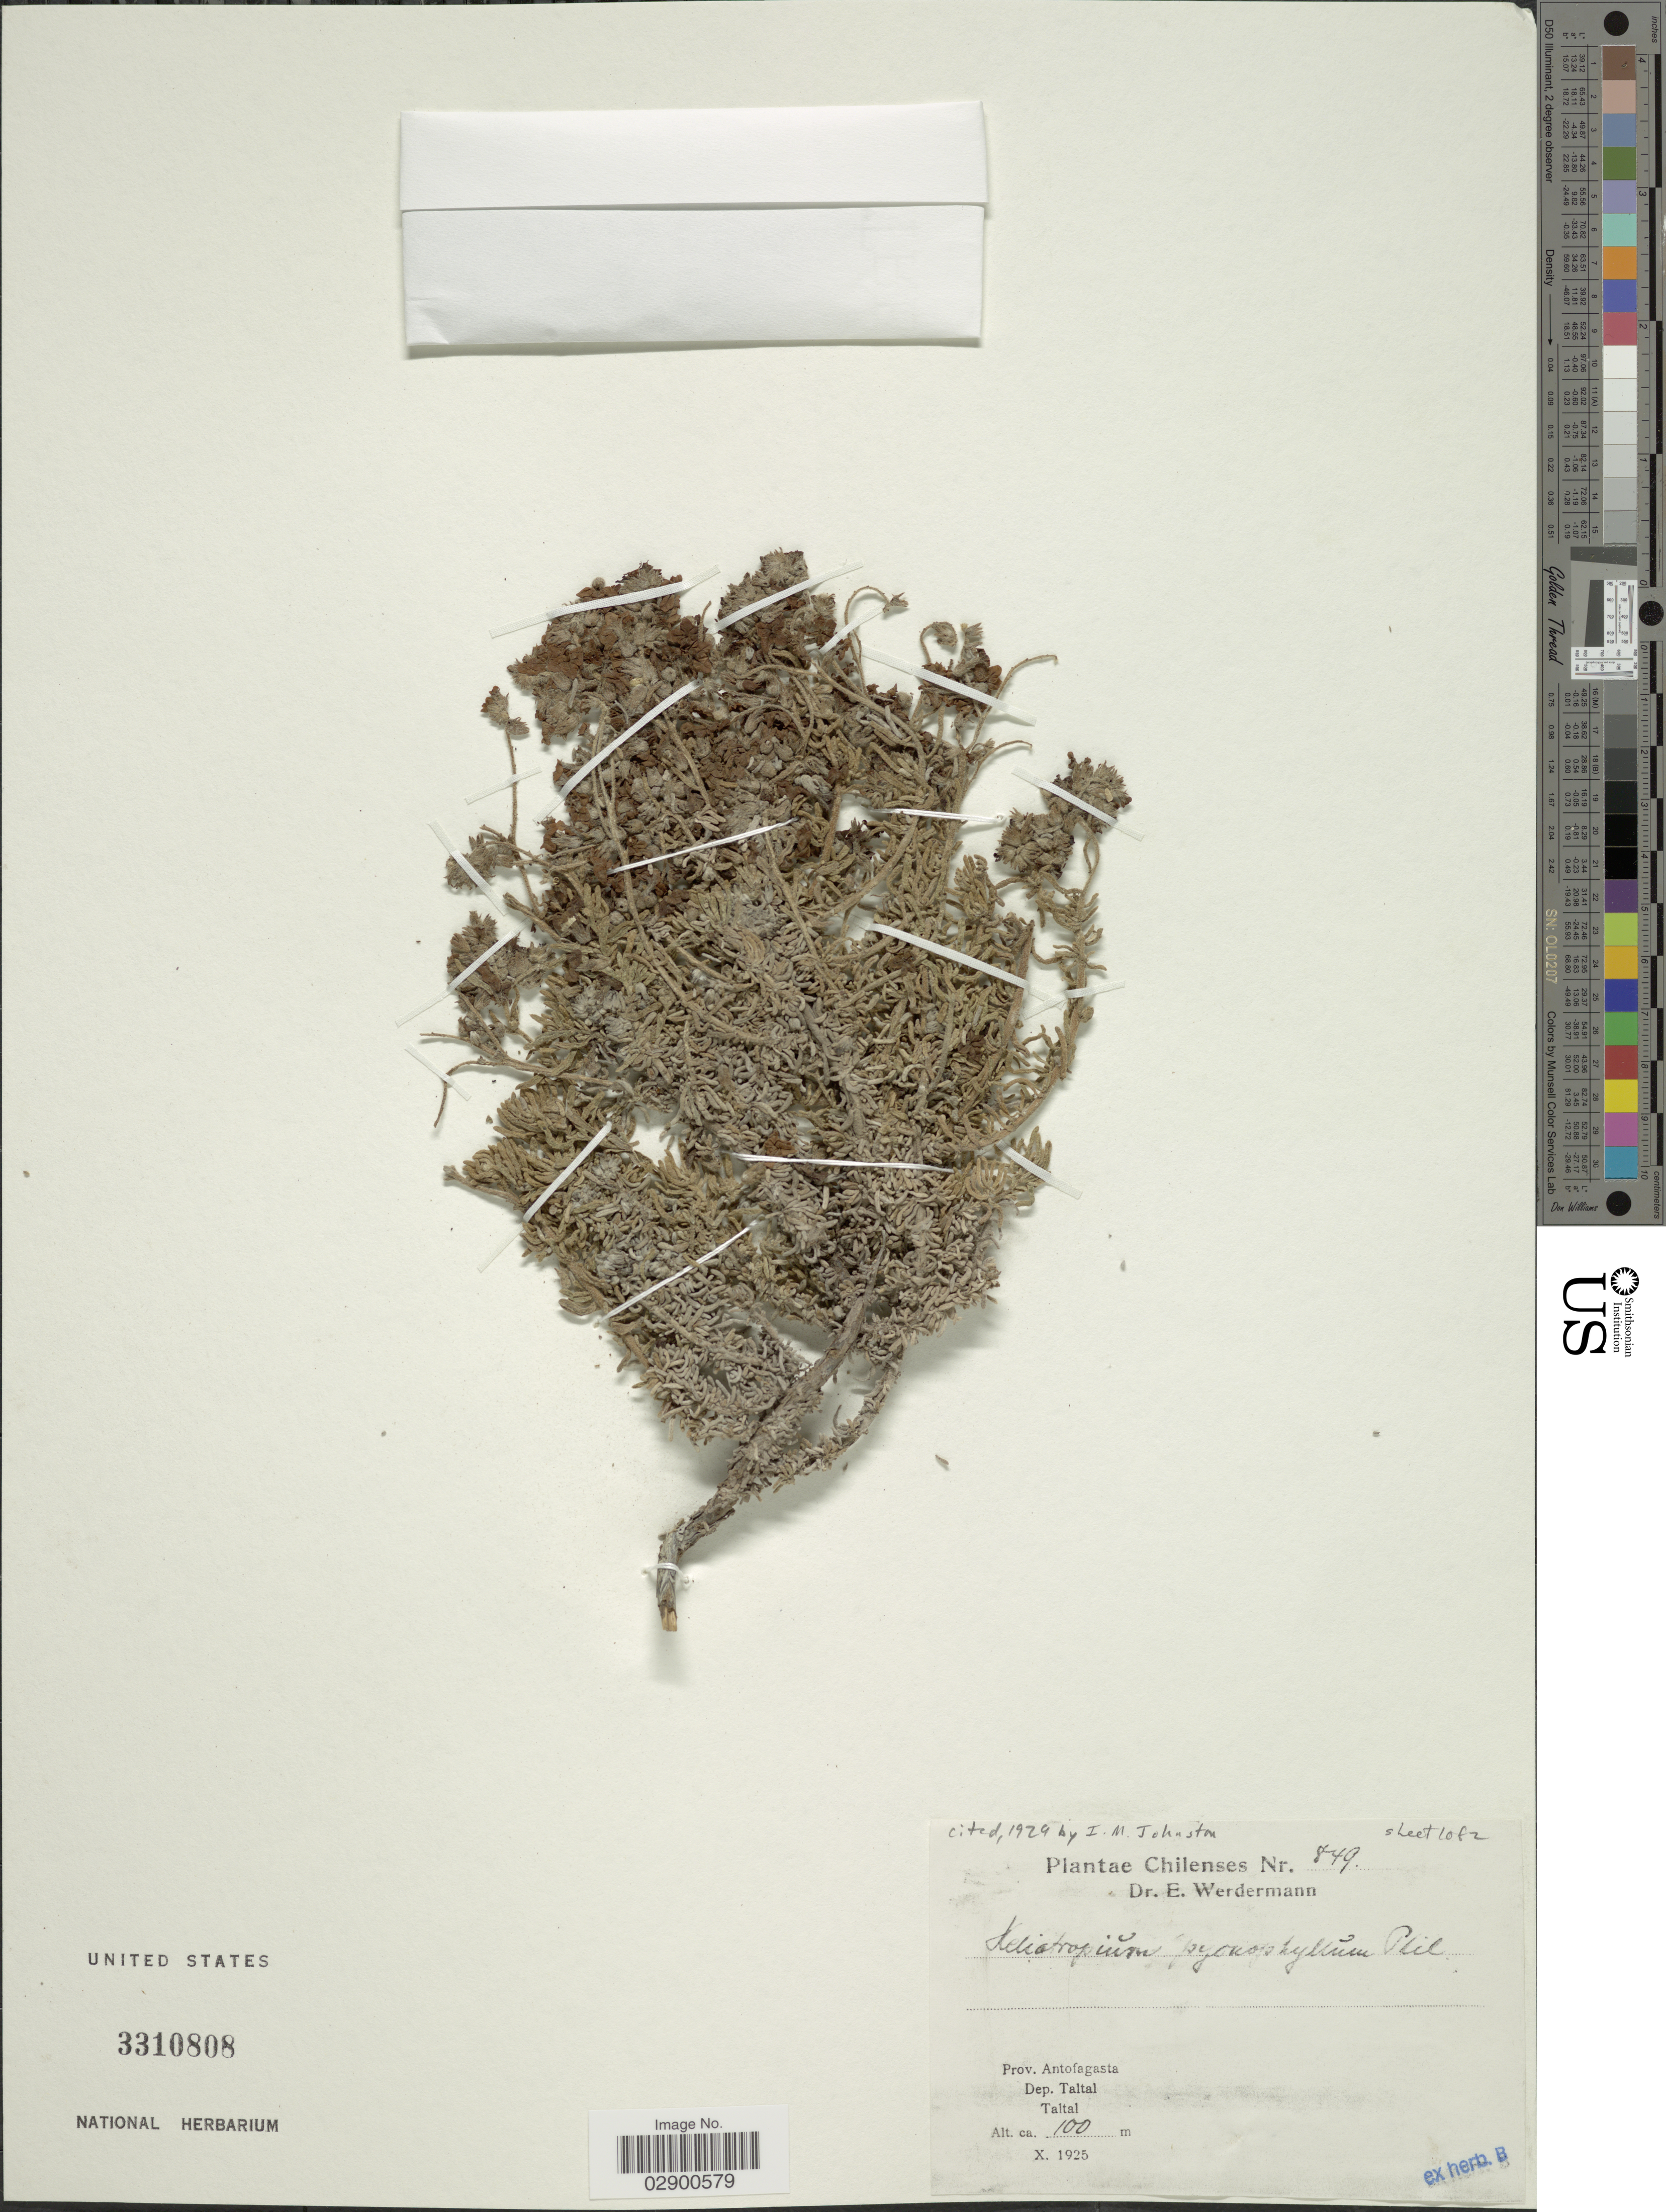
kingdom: Plantae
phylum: Tracheophyta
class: Magnoliopsida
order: Boraginales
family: Heliotropiaceae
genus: Heliotropium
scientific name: Heliotropium pycnophyllum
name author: Phil.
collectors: E. Werdermann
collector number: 849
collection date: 1925-10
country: Chile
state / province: Antofagasta (II)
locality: Dept. Taltal. Taltal.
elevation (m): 100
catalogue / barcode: US 3310808